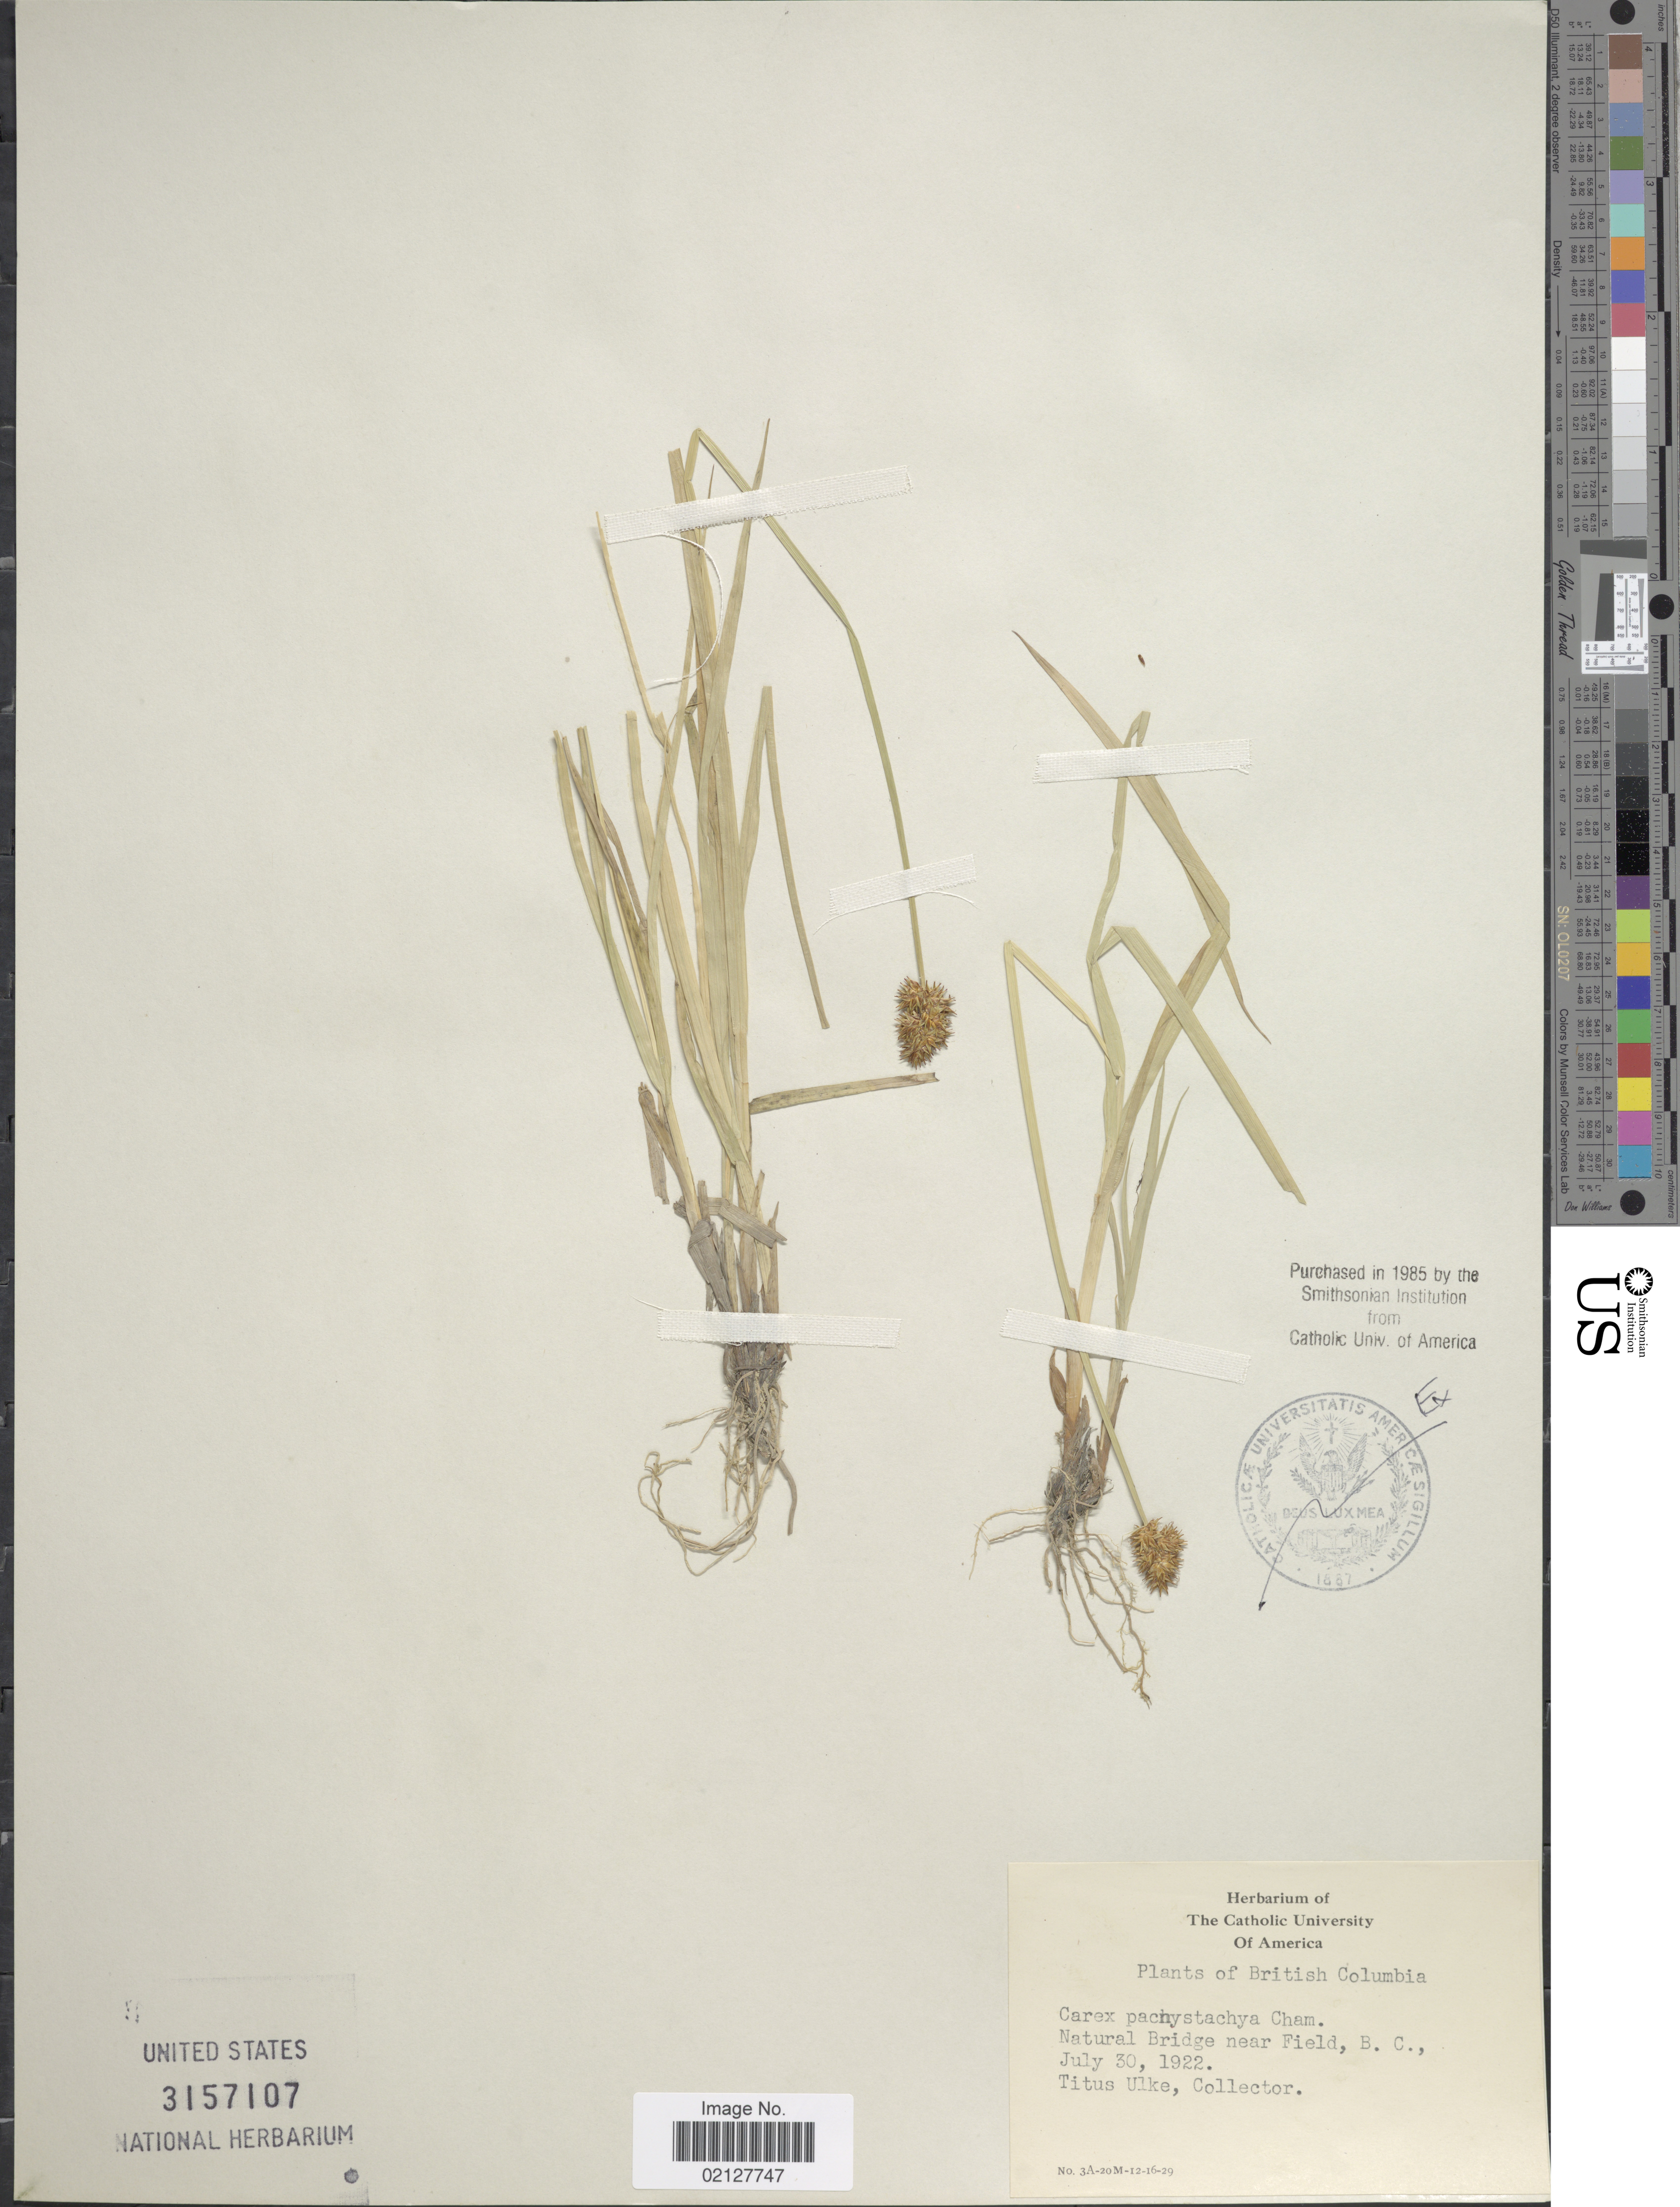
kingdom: Plantae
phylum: Tracheophyta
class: Liliopsida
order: Poales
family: Cyperaceae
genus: Carex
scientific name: Carex pachystachya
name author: Cham. ex Steud.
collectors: T. Ulke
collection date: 1922-07-30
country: Canada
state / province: British Columbia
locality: Natural Bridge near Field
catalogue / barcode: US 3157107